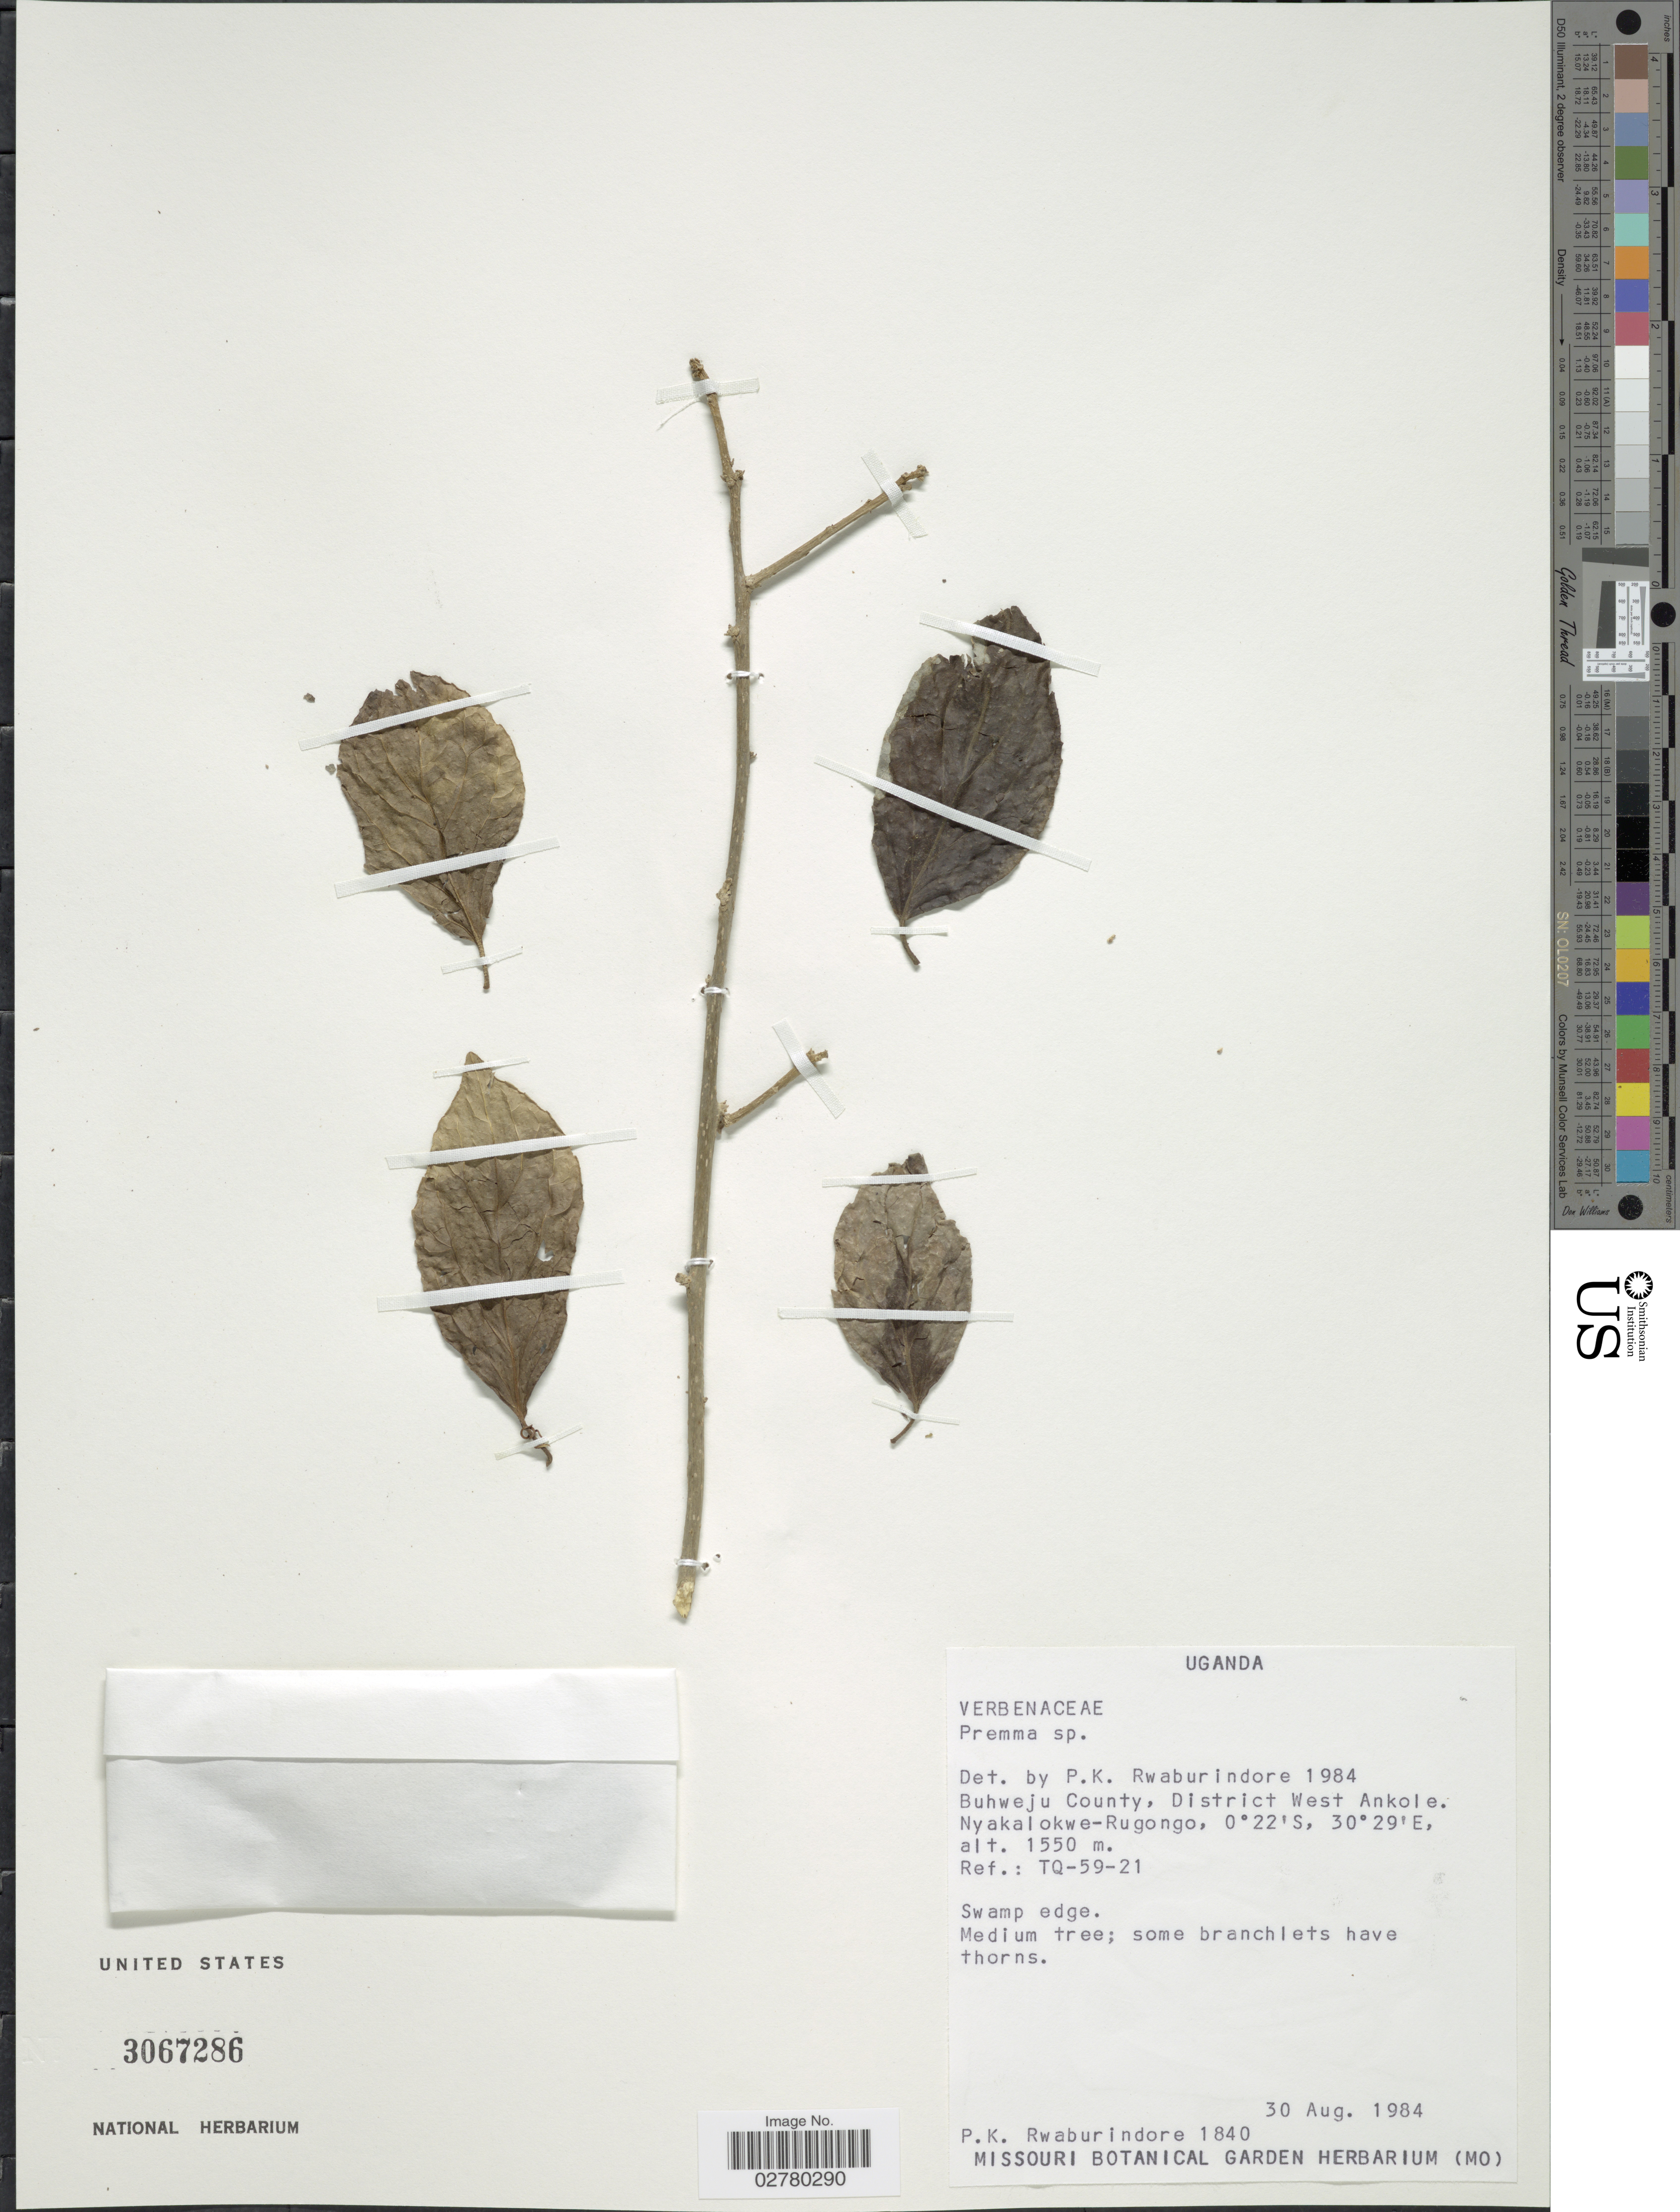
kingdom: Plantae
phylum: Tracheophyta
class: Magnoliopsida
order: Lamiales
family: Lamiaceae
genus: Premna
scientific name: Premna sp.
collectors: P. Rwaburindore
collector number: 1840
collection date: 1984-08-30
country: Uganda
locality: Buhweju County, District West Ankole. Nyakalokwe-Rugongo, Ref.: TQ-59-21.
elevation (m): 1550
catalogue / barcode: US 3067286